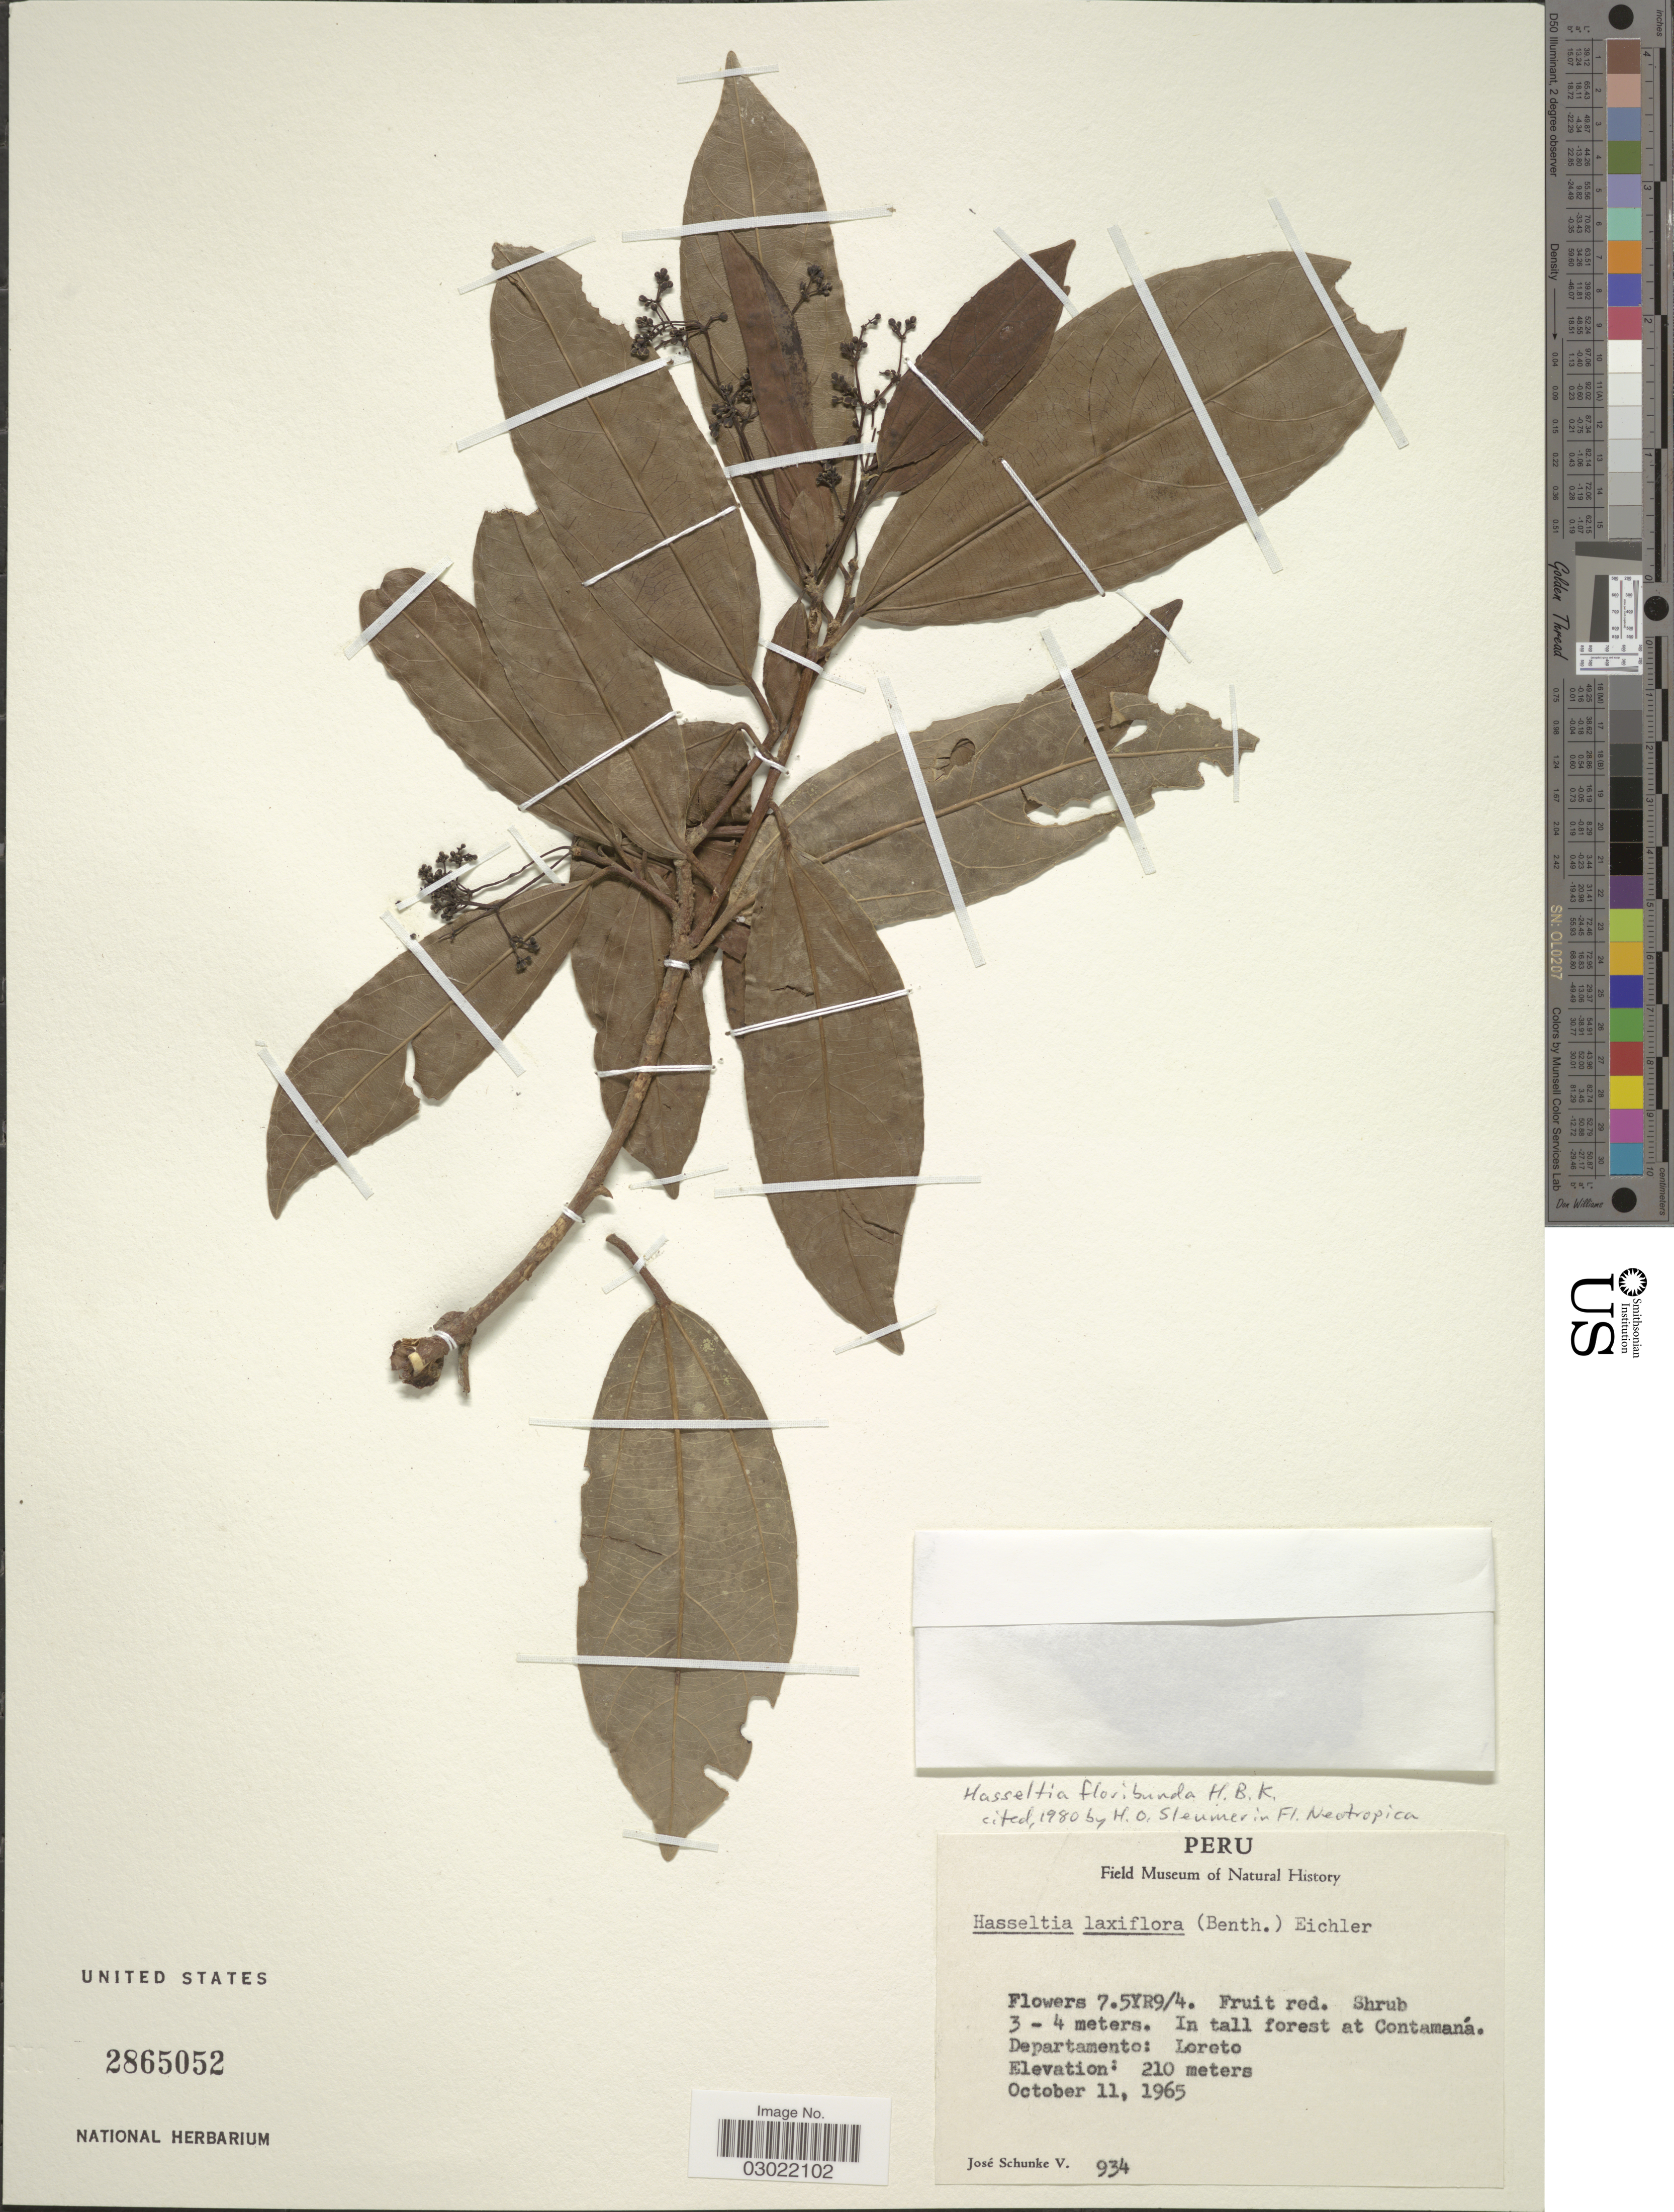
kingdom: Plantae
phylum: Tracheophyta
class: Magnoliopsida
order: Malpighiales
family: Salicaceae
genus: Hasseltia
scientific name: Hasseltia floribunda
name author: Kunth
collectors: J. Schunke Vigo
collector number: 934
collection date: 1965-10-11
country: Peru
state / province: Loreto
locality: At Contamaná. Departamento: Loreto.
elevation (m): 210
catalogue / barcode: US 2865052